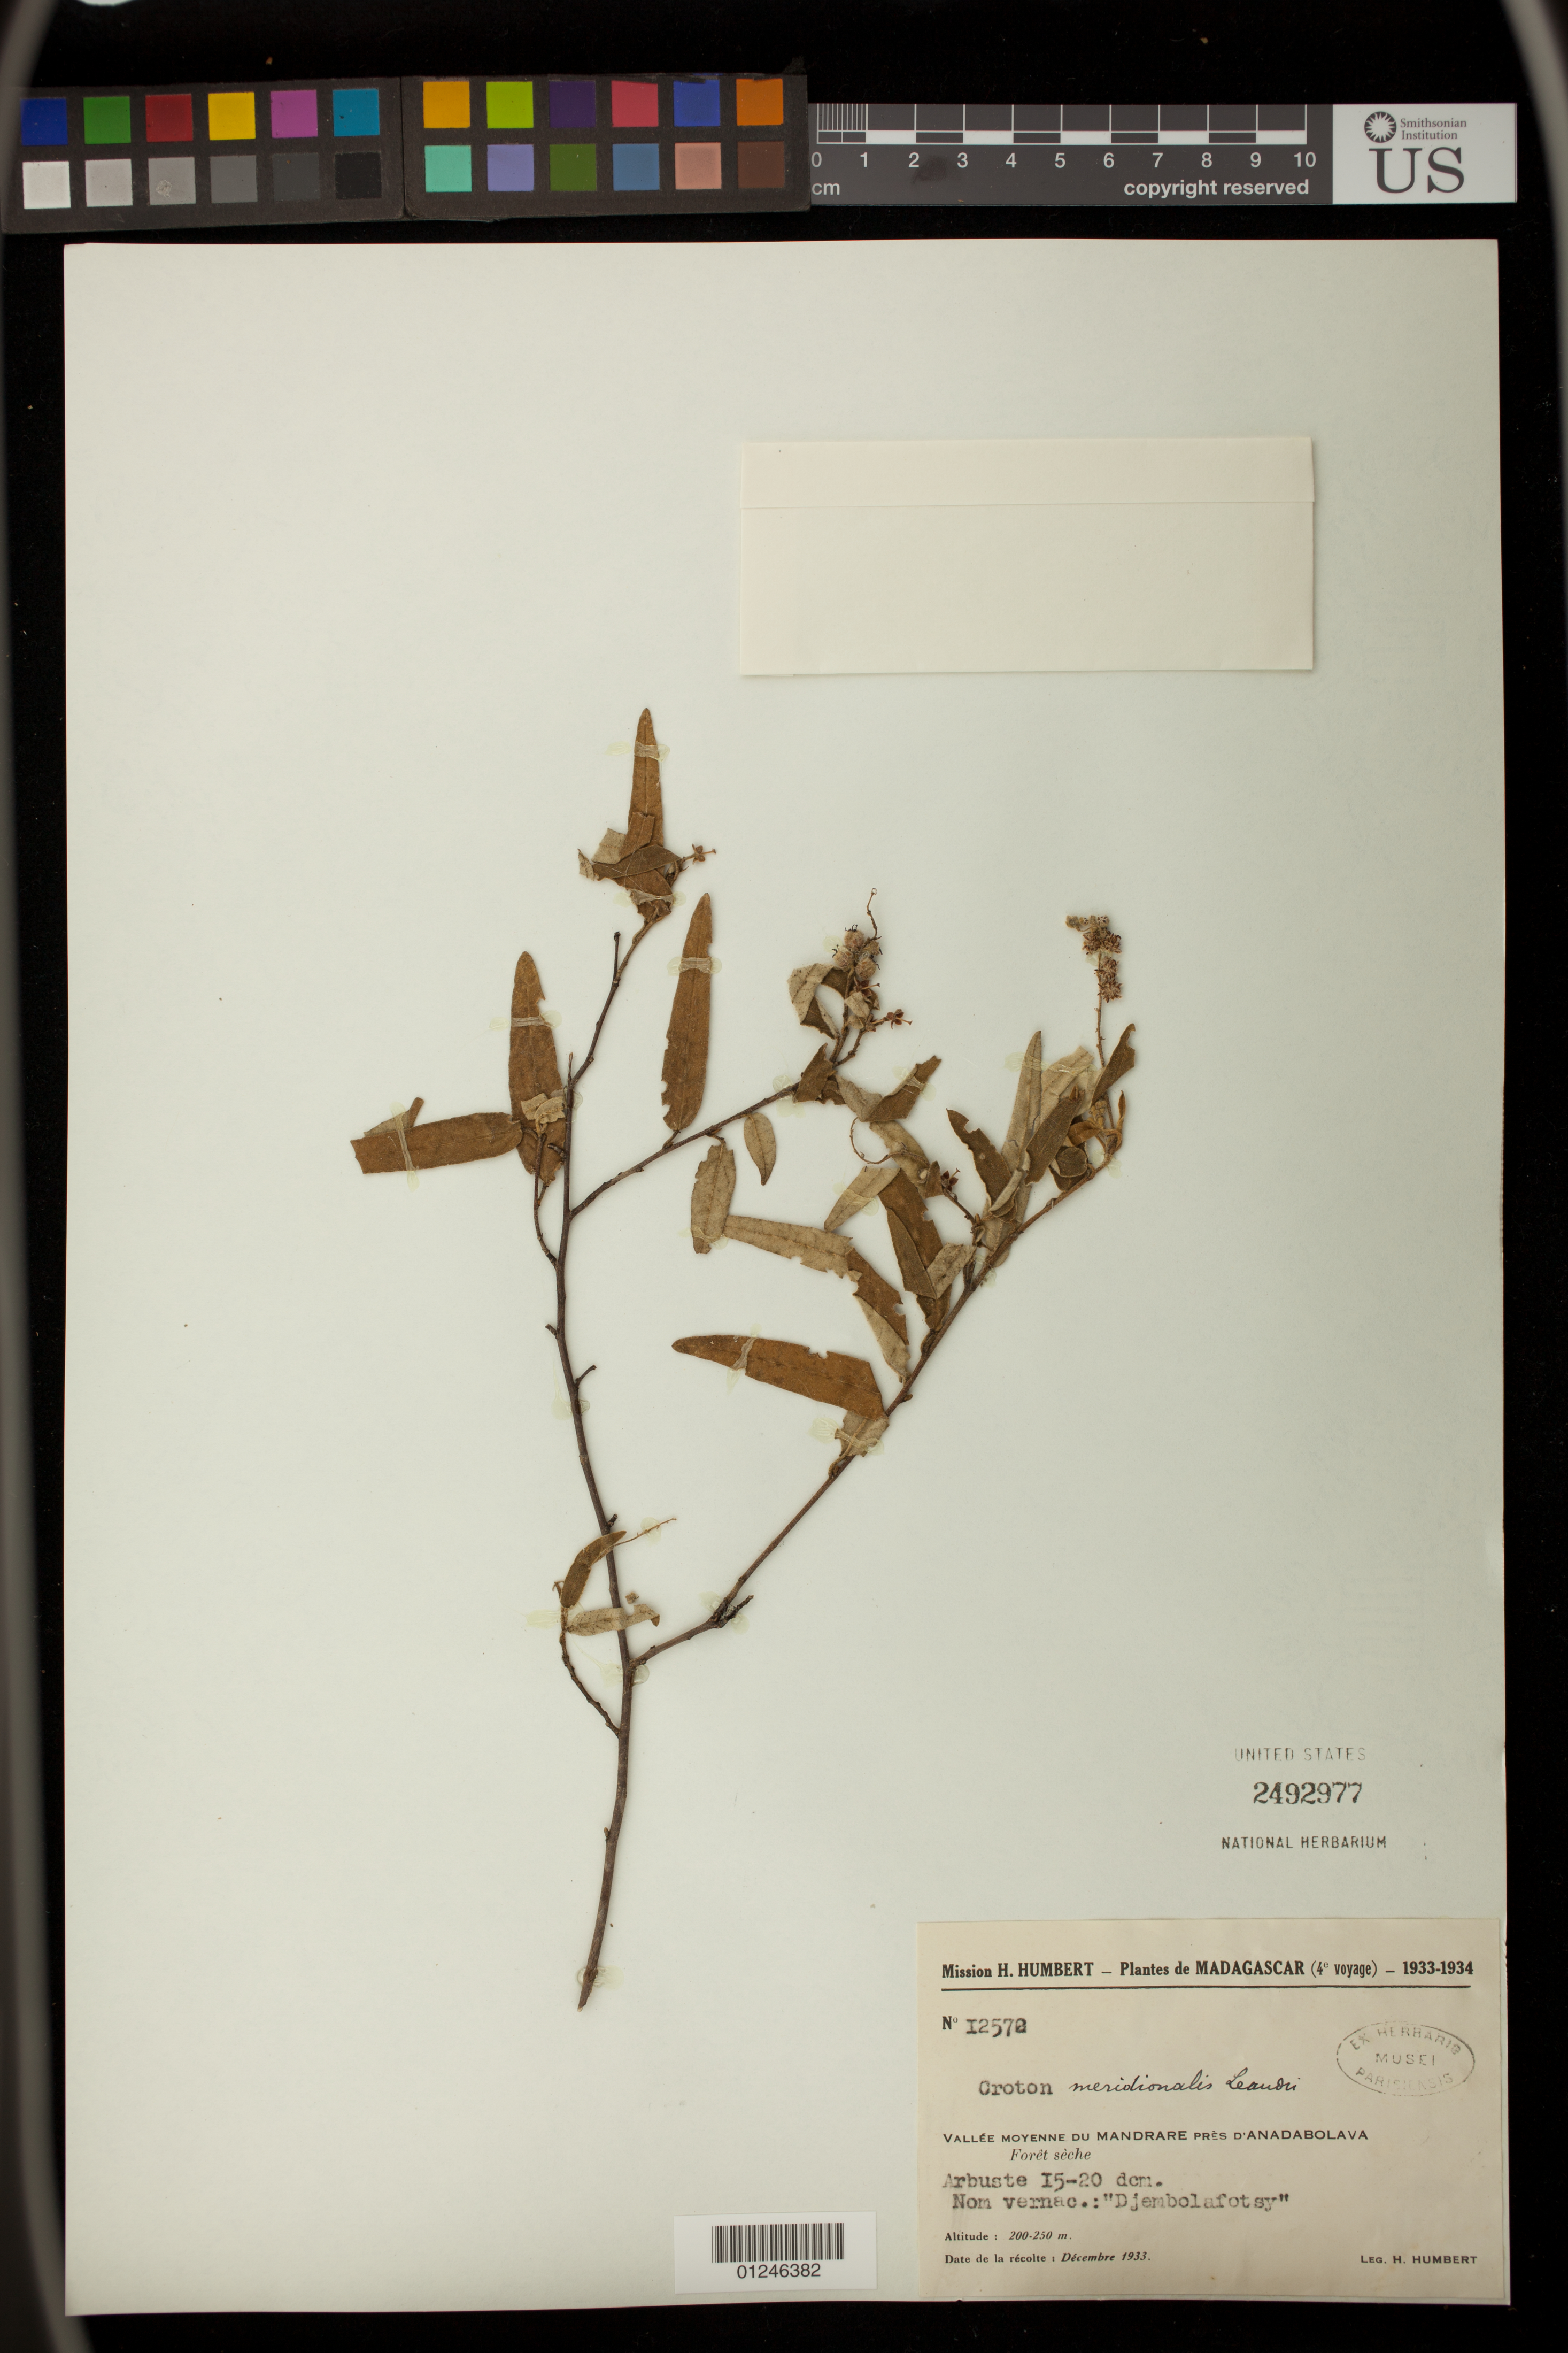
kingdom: Plantae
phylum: Tracheophyta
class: Magnoliopsida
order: Malpighiales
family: Euphorbiaceae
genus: Croton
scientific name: Croton meridionalis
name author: Leandri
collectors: H. Humbert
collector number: I2572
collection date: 1933-12-01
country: Madagascar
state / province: Anosy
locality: Moyenne du mandrare, Anadabolava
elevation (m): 200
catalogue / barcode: US 2492977